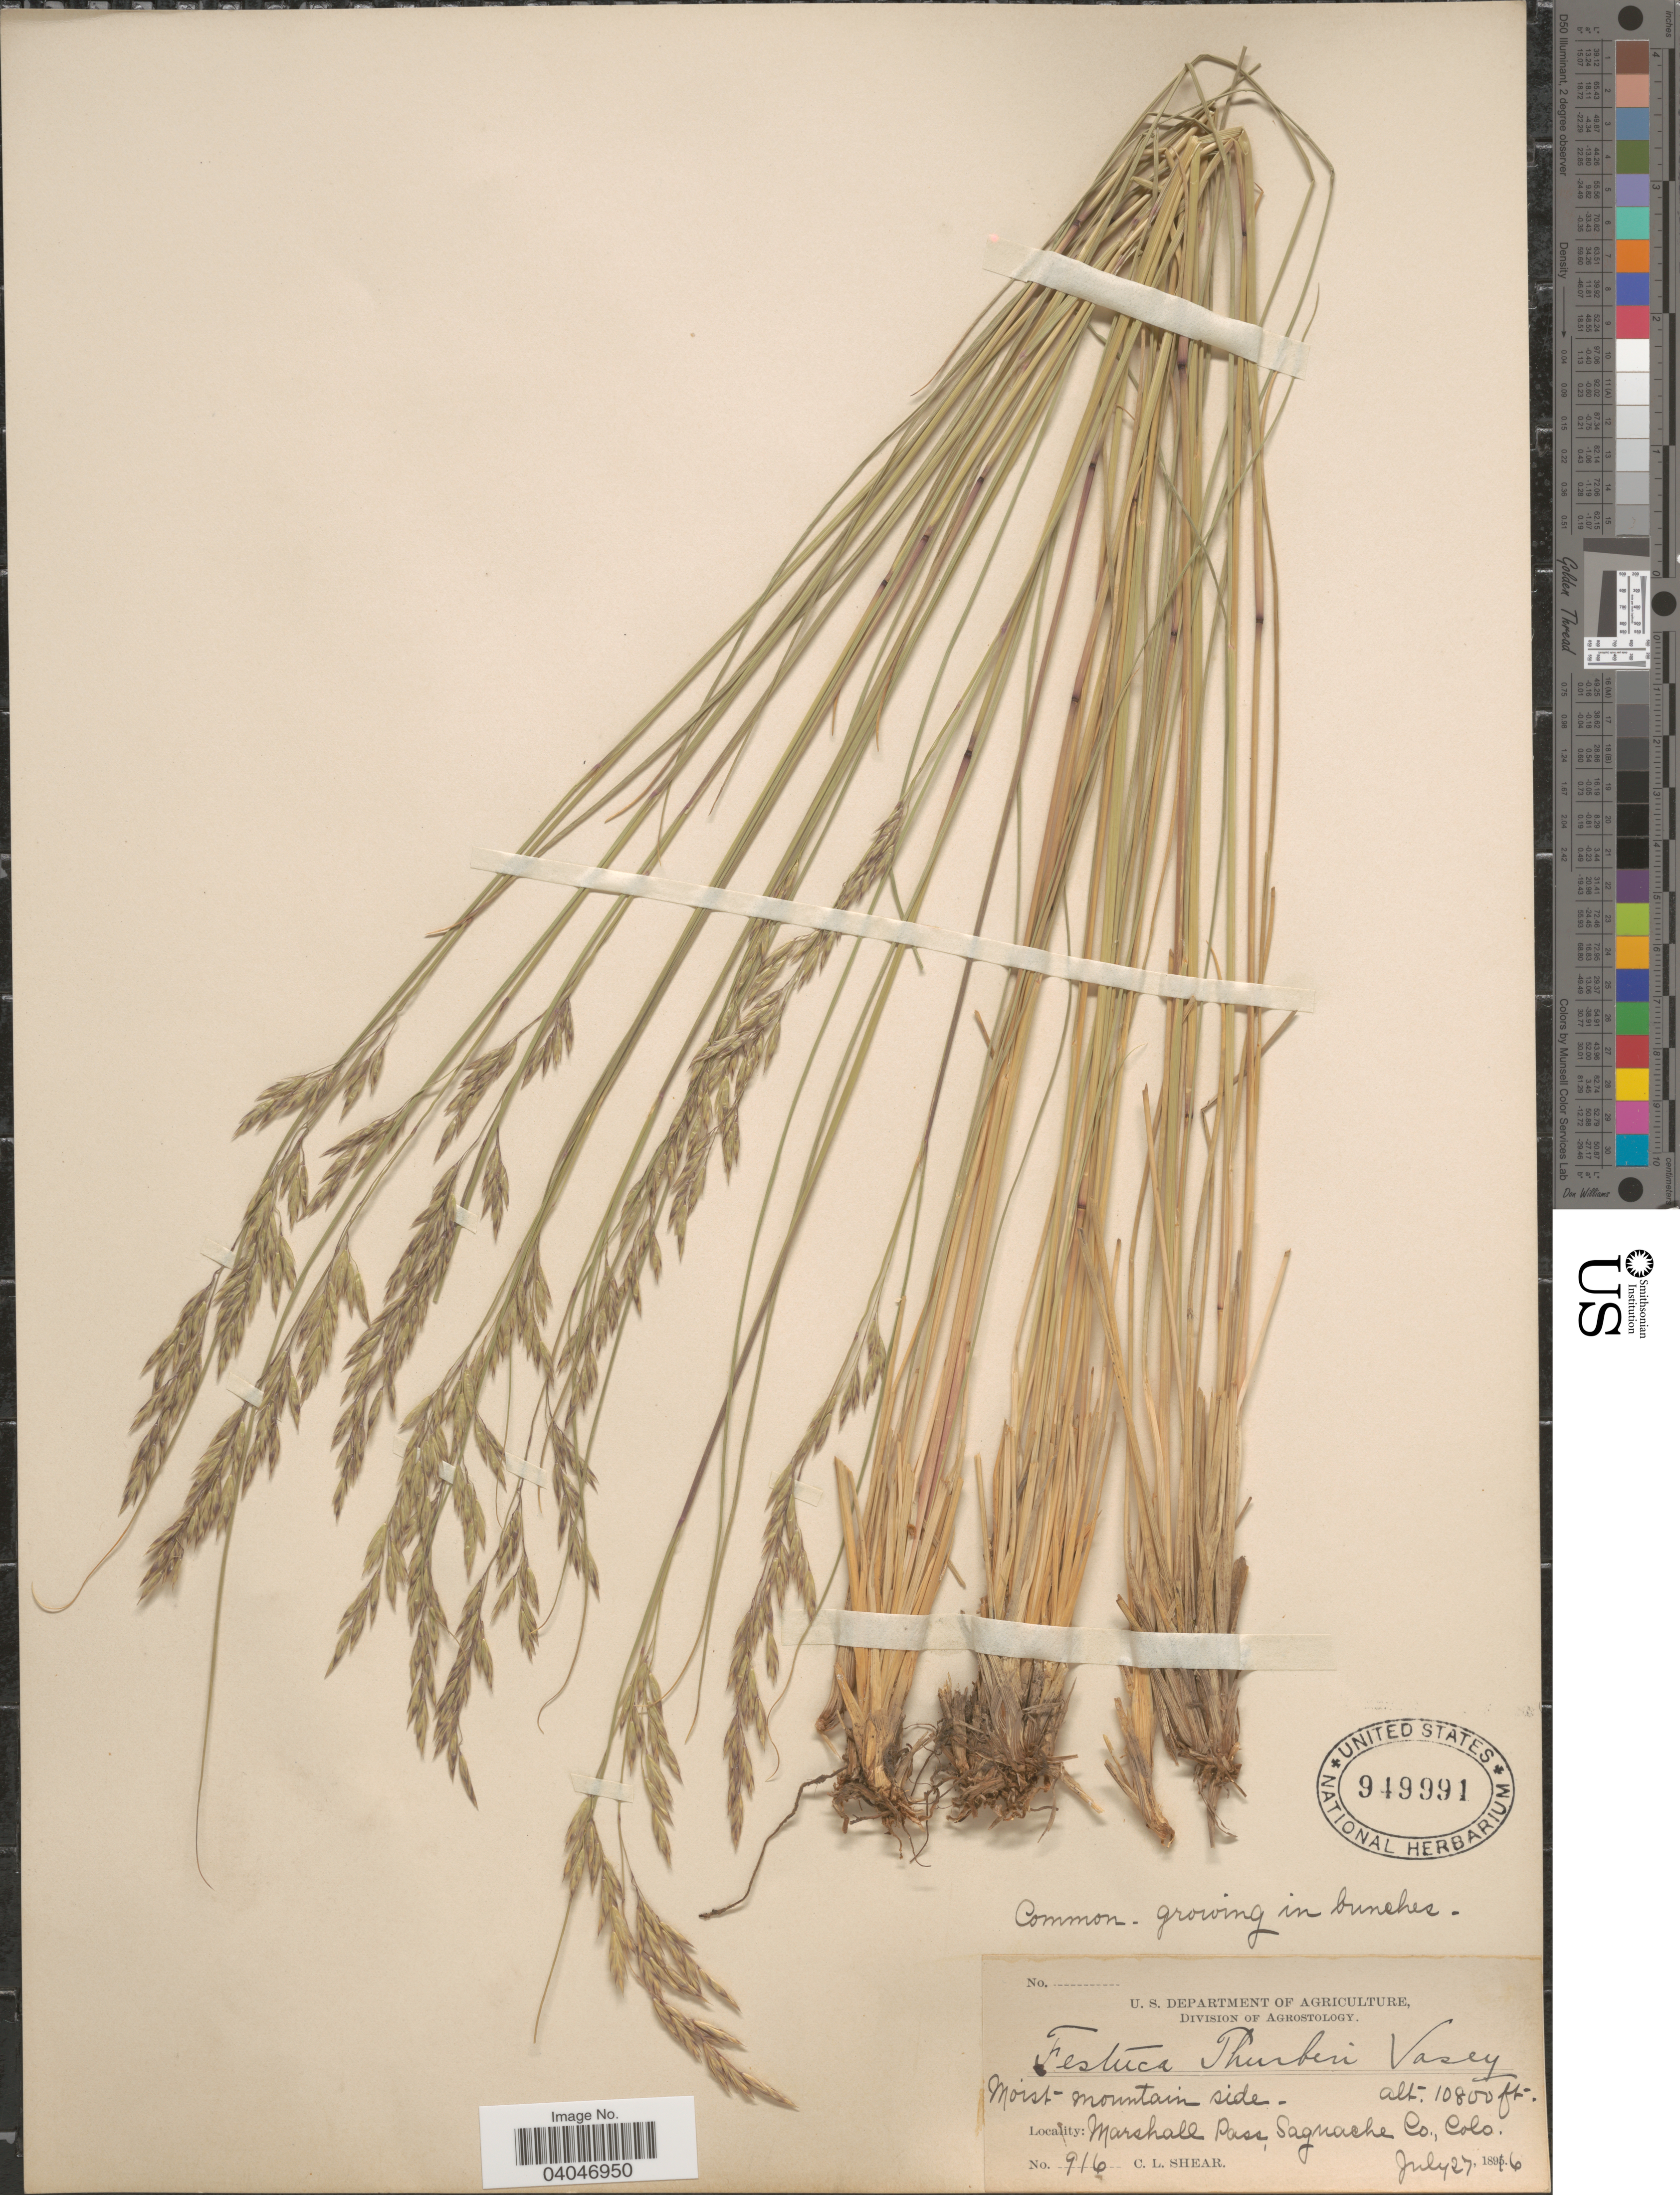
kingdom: Plantae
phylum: Tracheophyta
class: Liliopsida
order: Poales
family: Poaceae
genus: Festuca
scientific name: Festuca thurberi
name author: Vasey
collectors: C. L. Shear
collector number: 916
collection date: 1896-07-27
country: United States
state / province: Colorado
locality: Marshall Pass, Saguache Co.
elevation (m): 3292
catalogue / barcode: US 949991